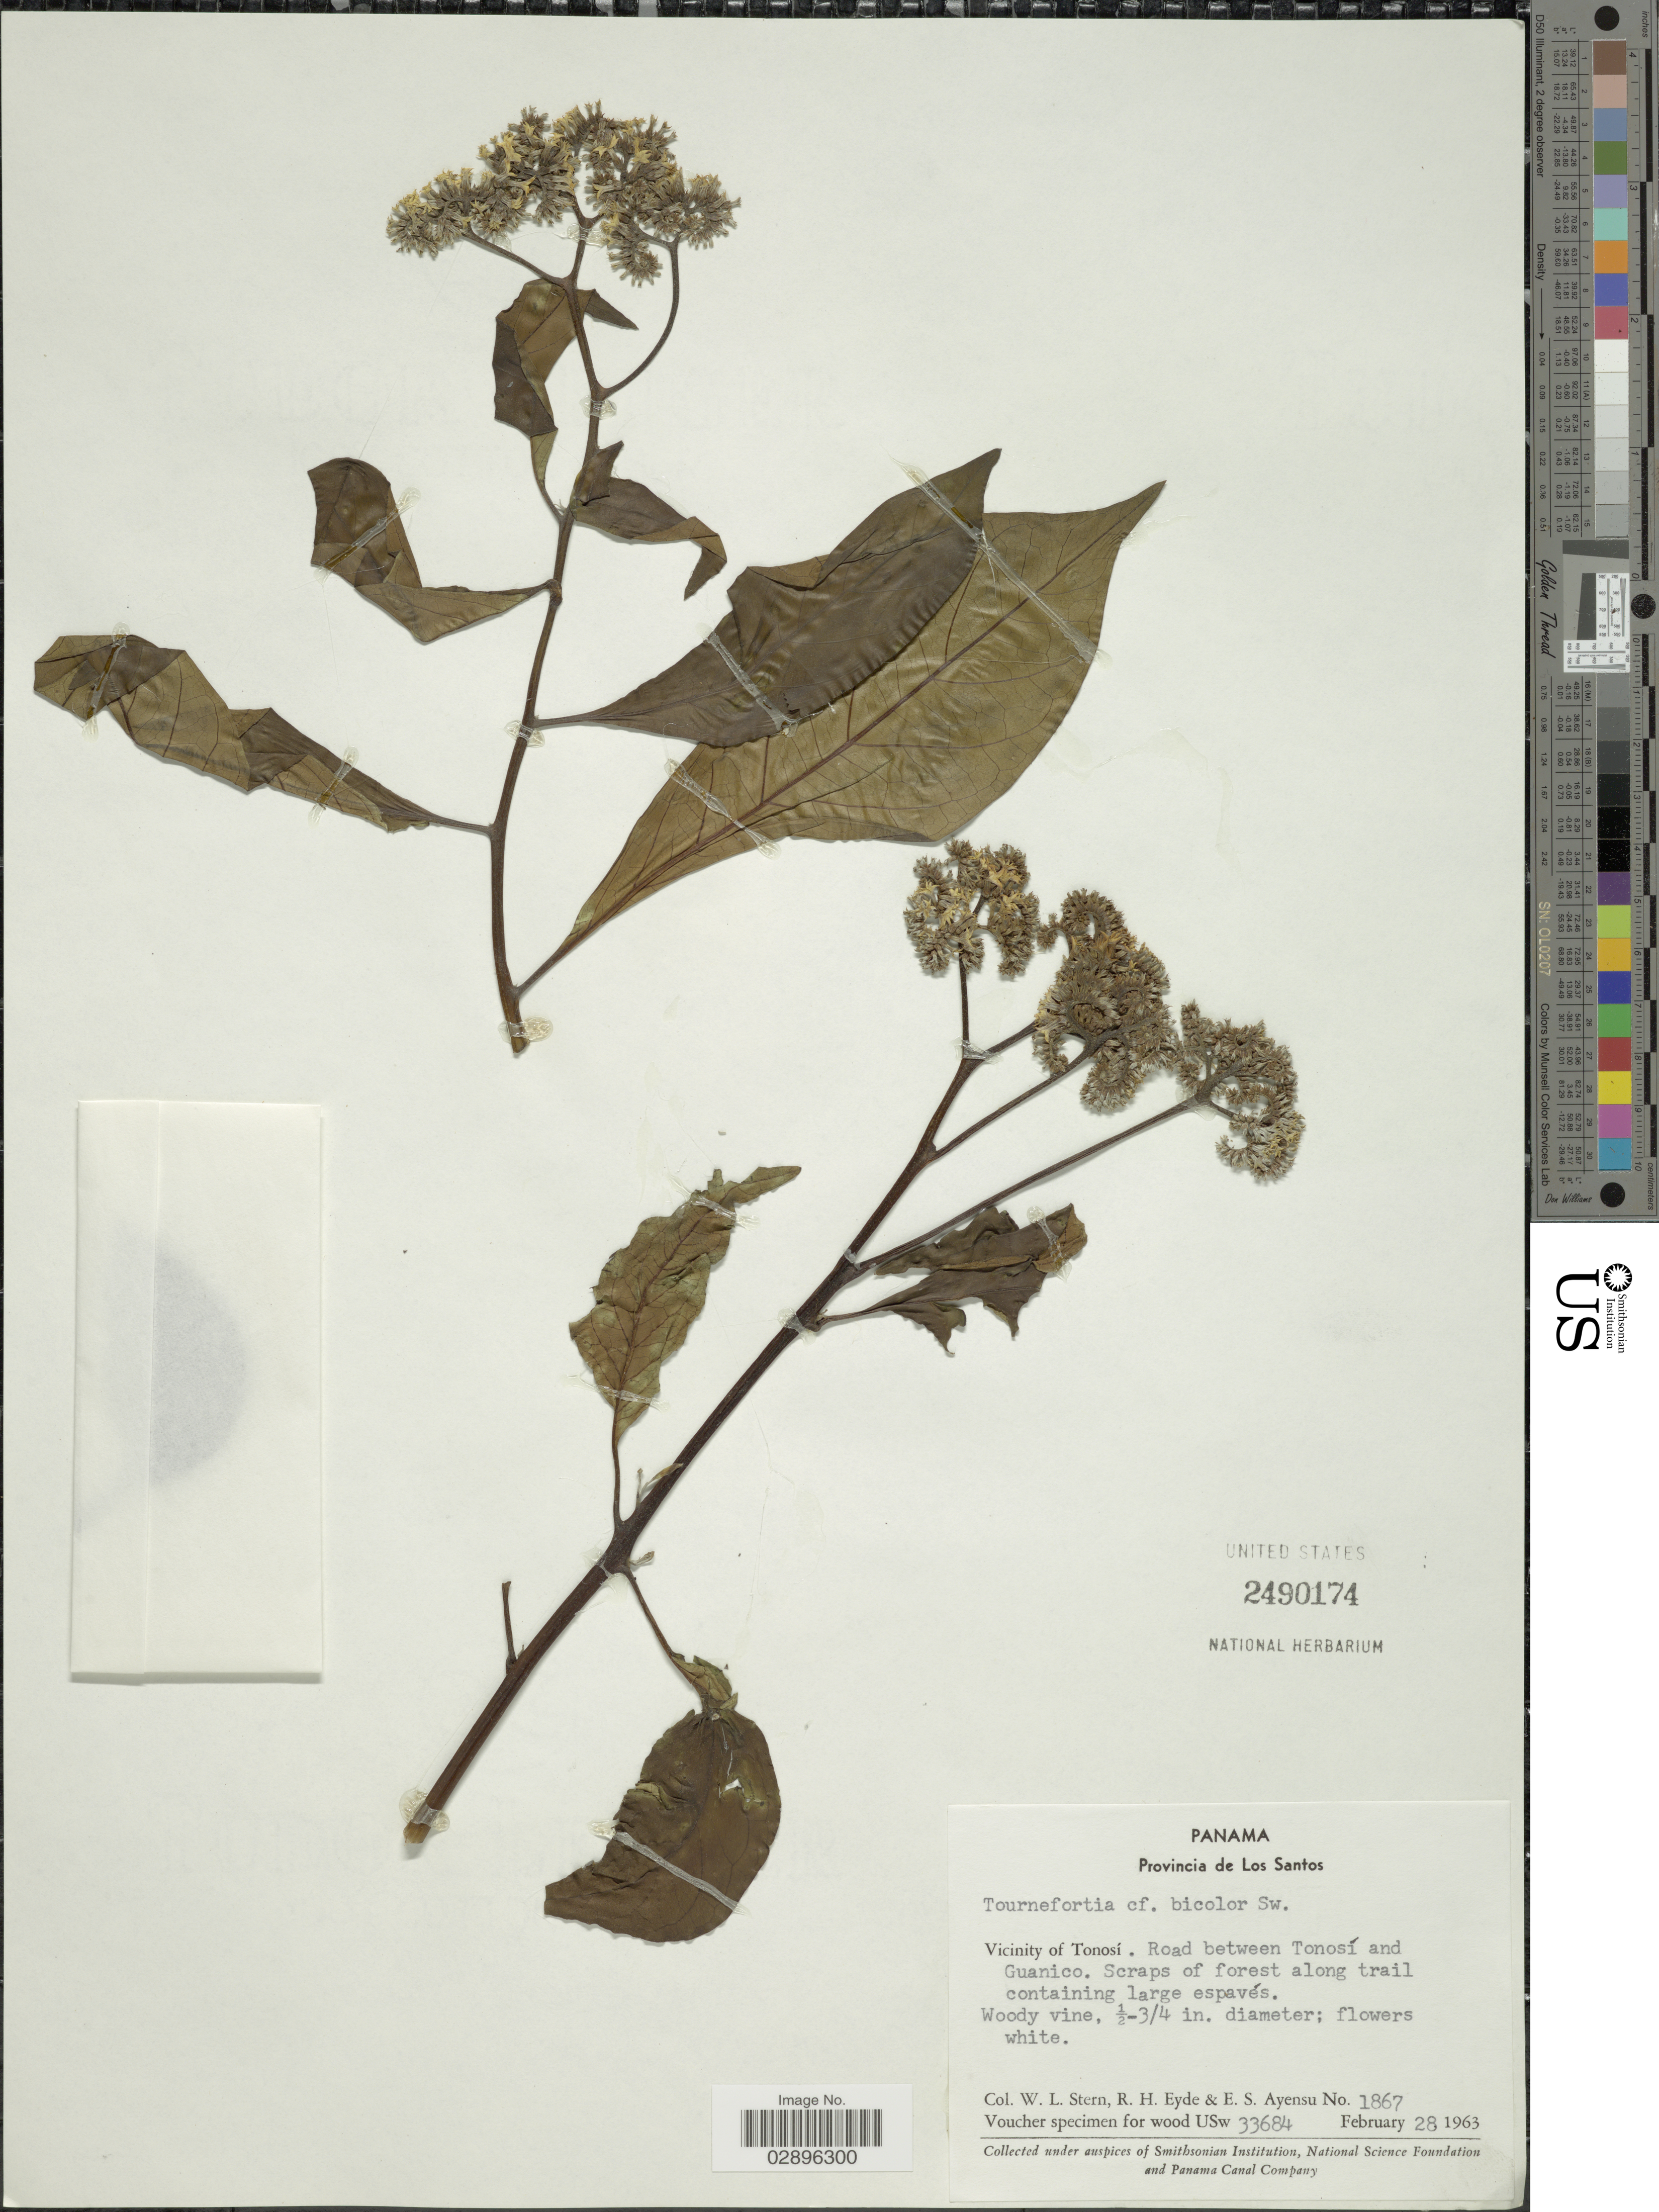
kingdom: Plantae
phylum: Tracheophyta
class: Magnoliopsida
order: Boraginales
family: Heliotropiaceae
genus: Tournefortia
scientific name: Tournefortia bicolor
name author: Sw.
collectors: W. L. Stern, R. H. Eyde & E. S. Ayensu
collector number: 1867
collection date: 1963-02-28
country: Panama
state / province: Los Santos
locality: Vicinity of Tonosí. Road between Tonosí and Guanico.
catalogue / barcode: US 2490174